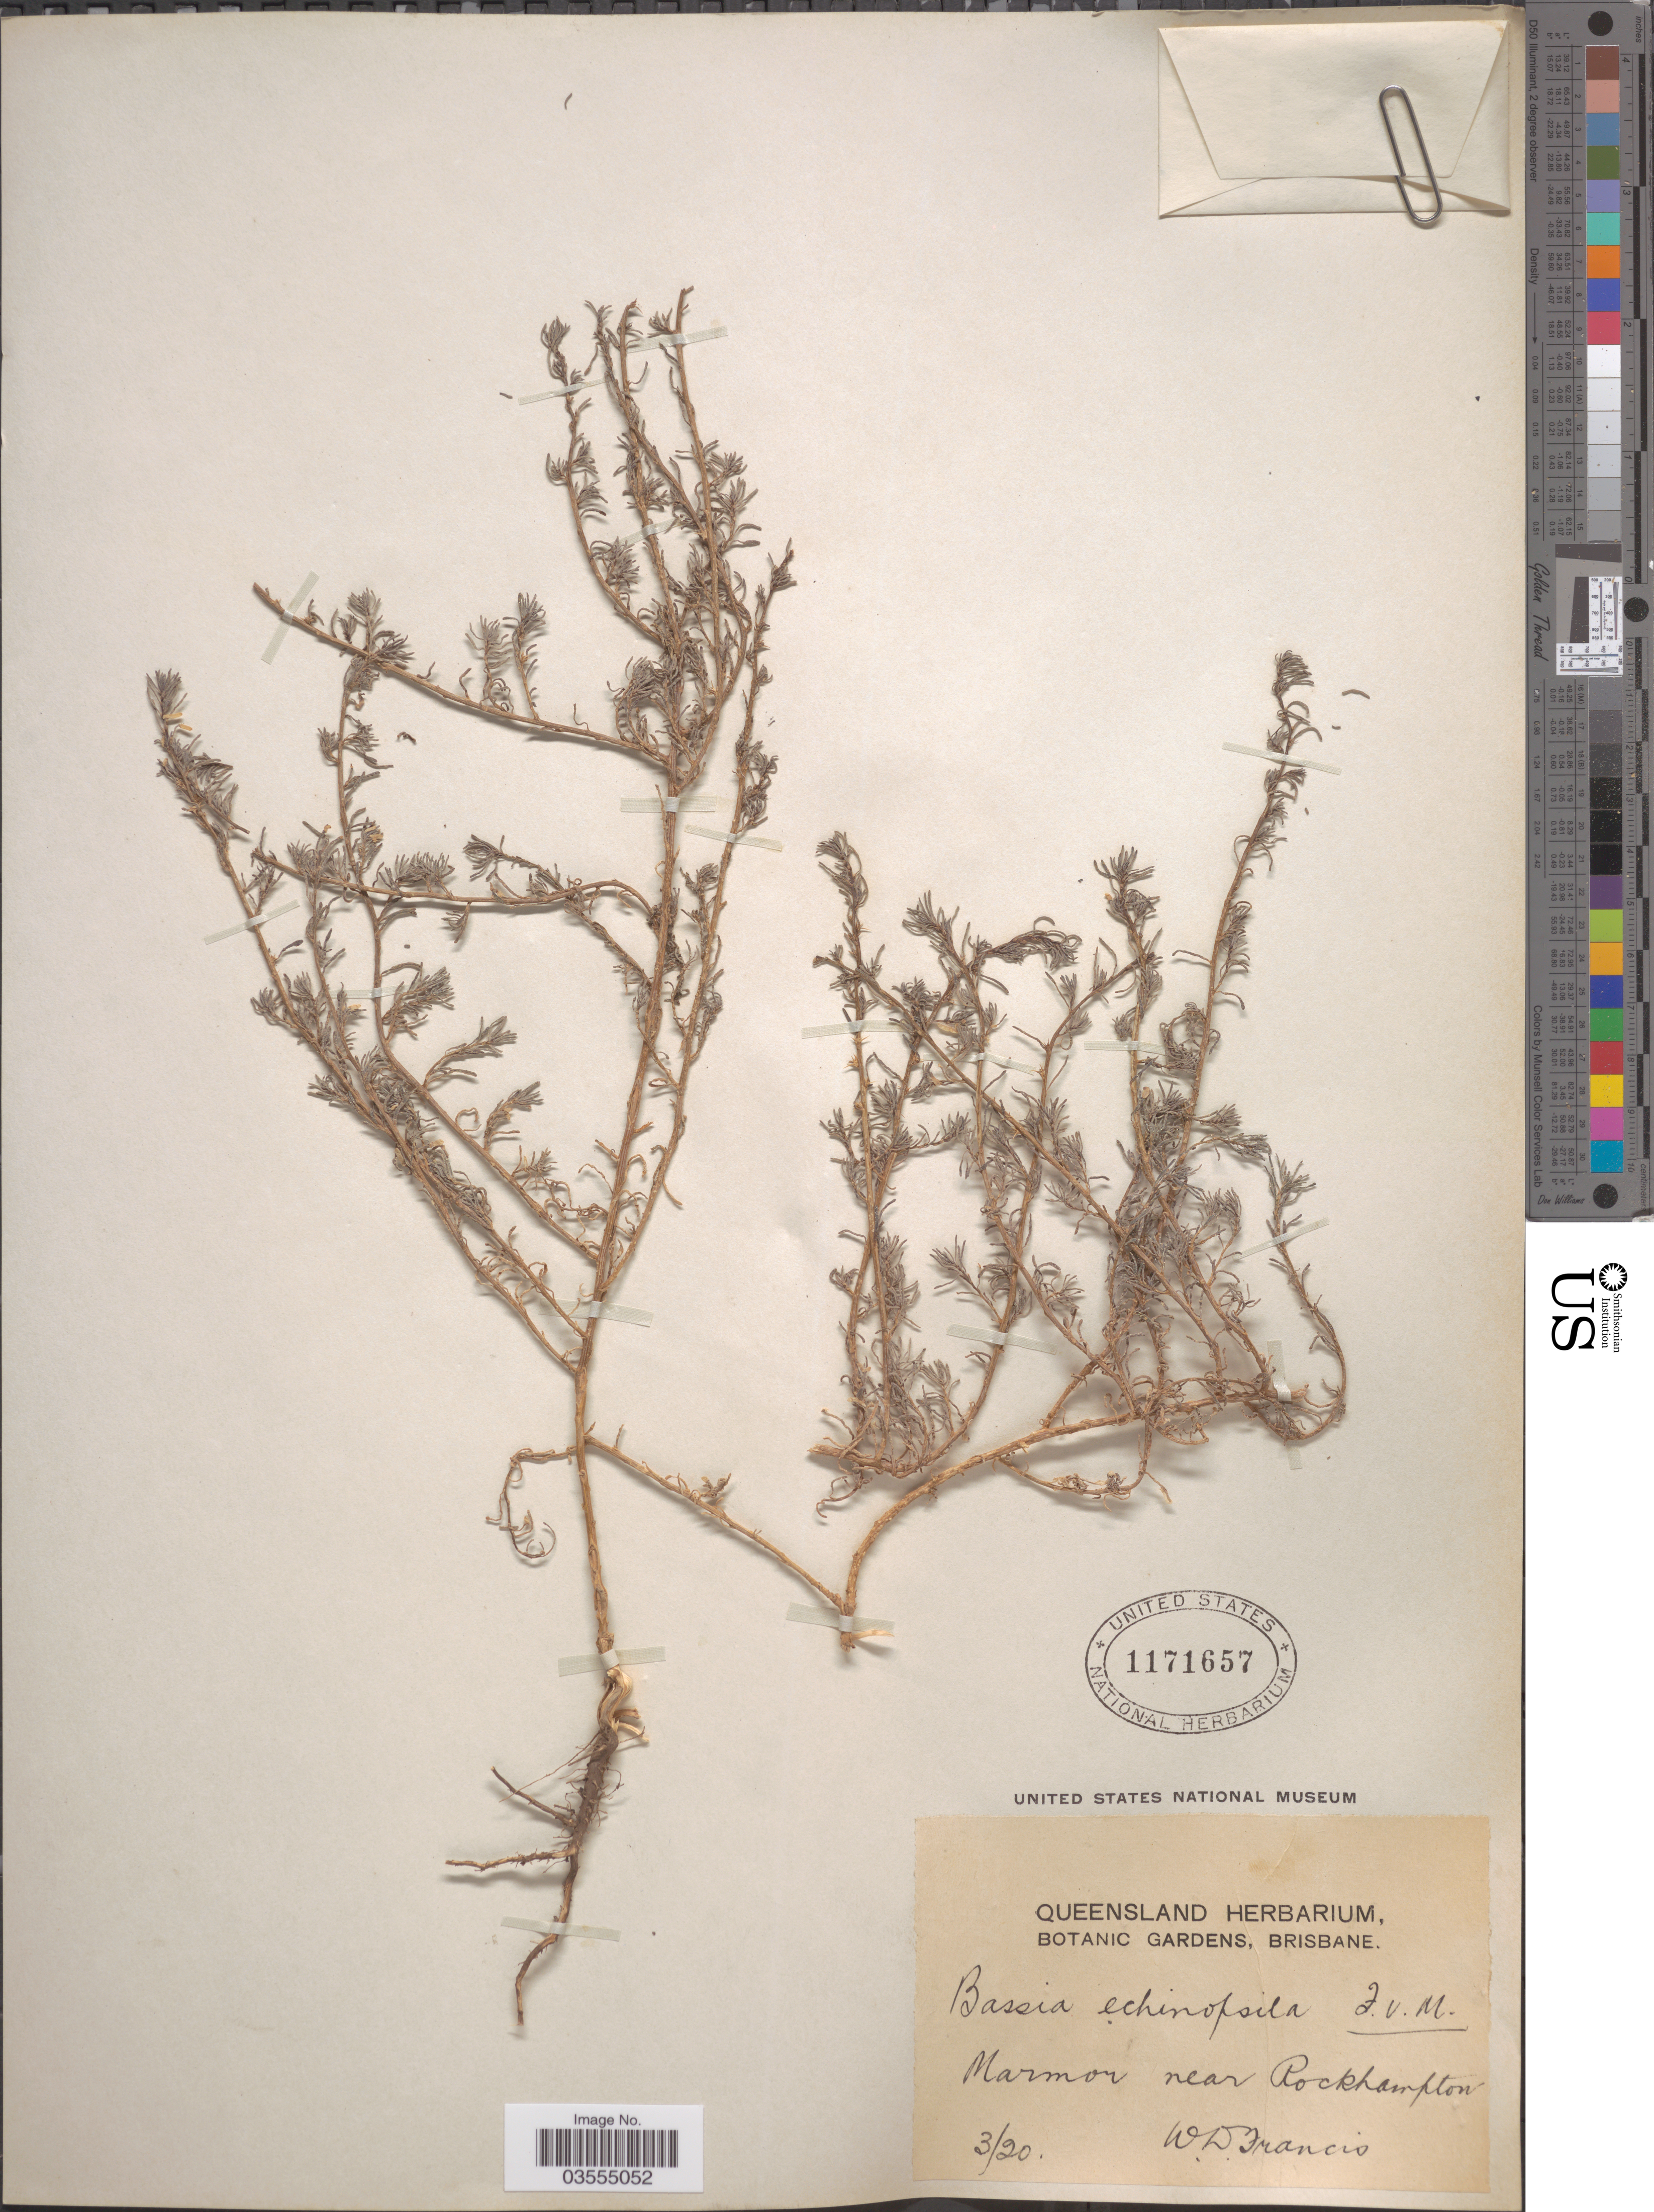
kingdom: Plantae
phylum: Tracheophyta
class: Magnoliopsida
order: Caryophyllales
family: Amaranthaceae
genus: Sclerolaena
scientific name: Sclerolaena anisacanthoides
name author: (F. Muell.) Domin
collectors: W. Francis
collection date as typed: Transcribed d/m/y: /3/20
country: Australia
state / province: Queensland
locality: Marmor near Rockhampton.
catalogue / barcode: US 1171657